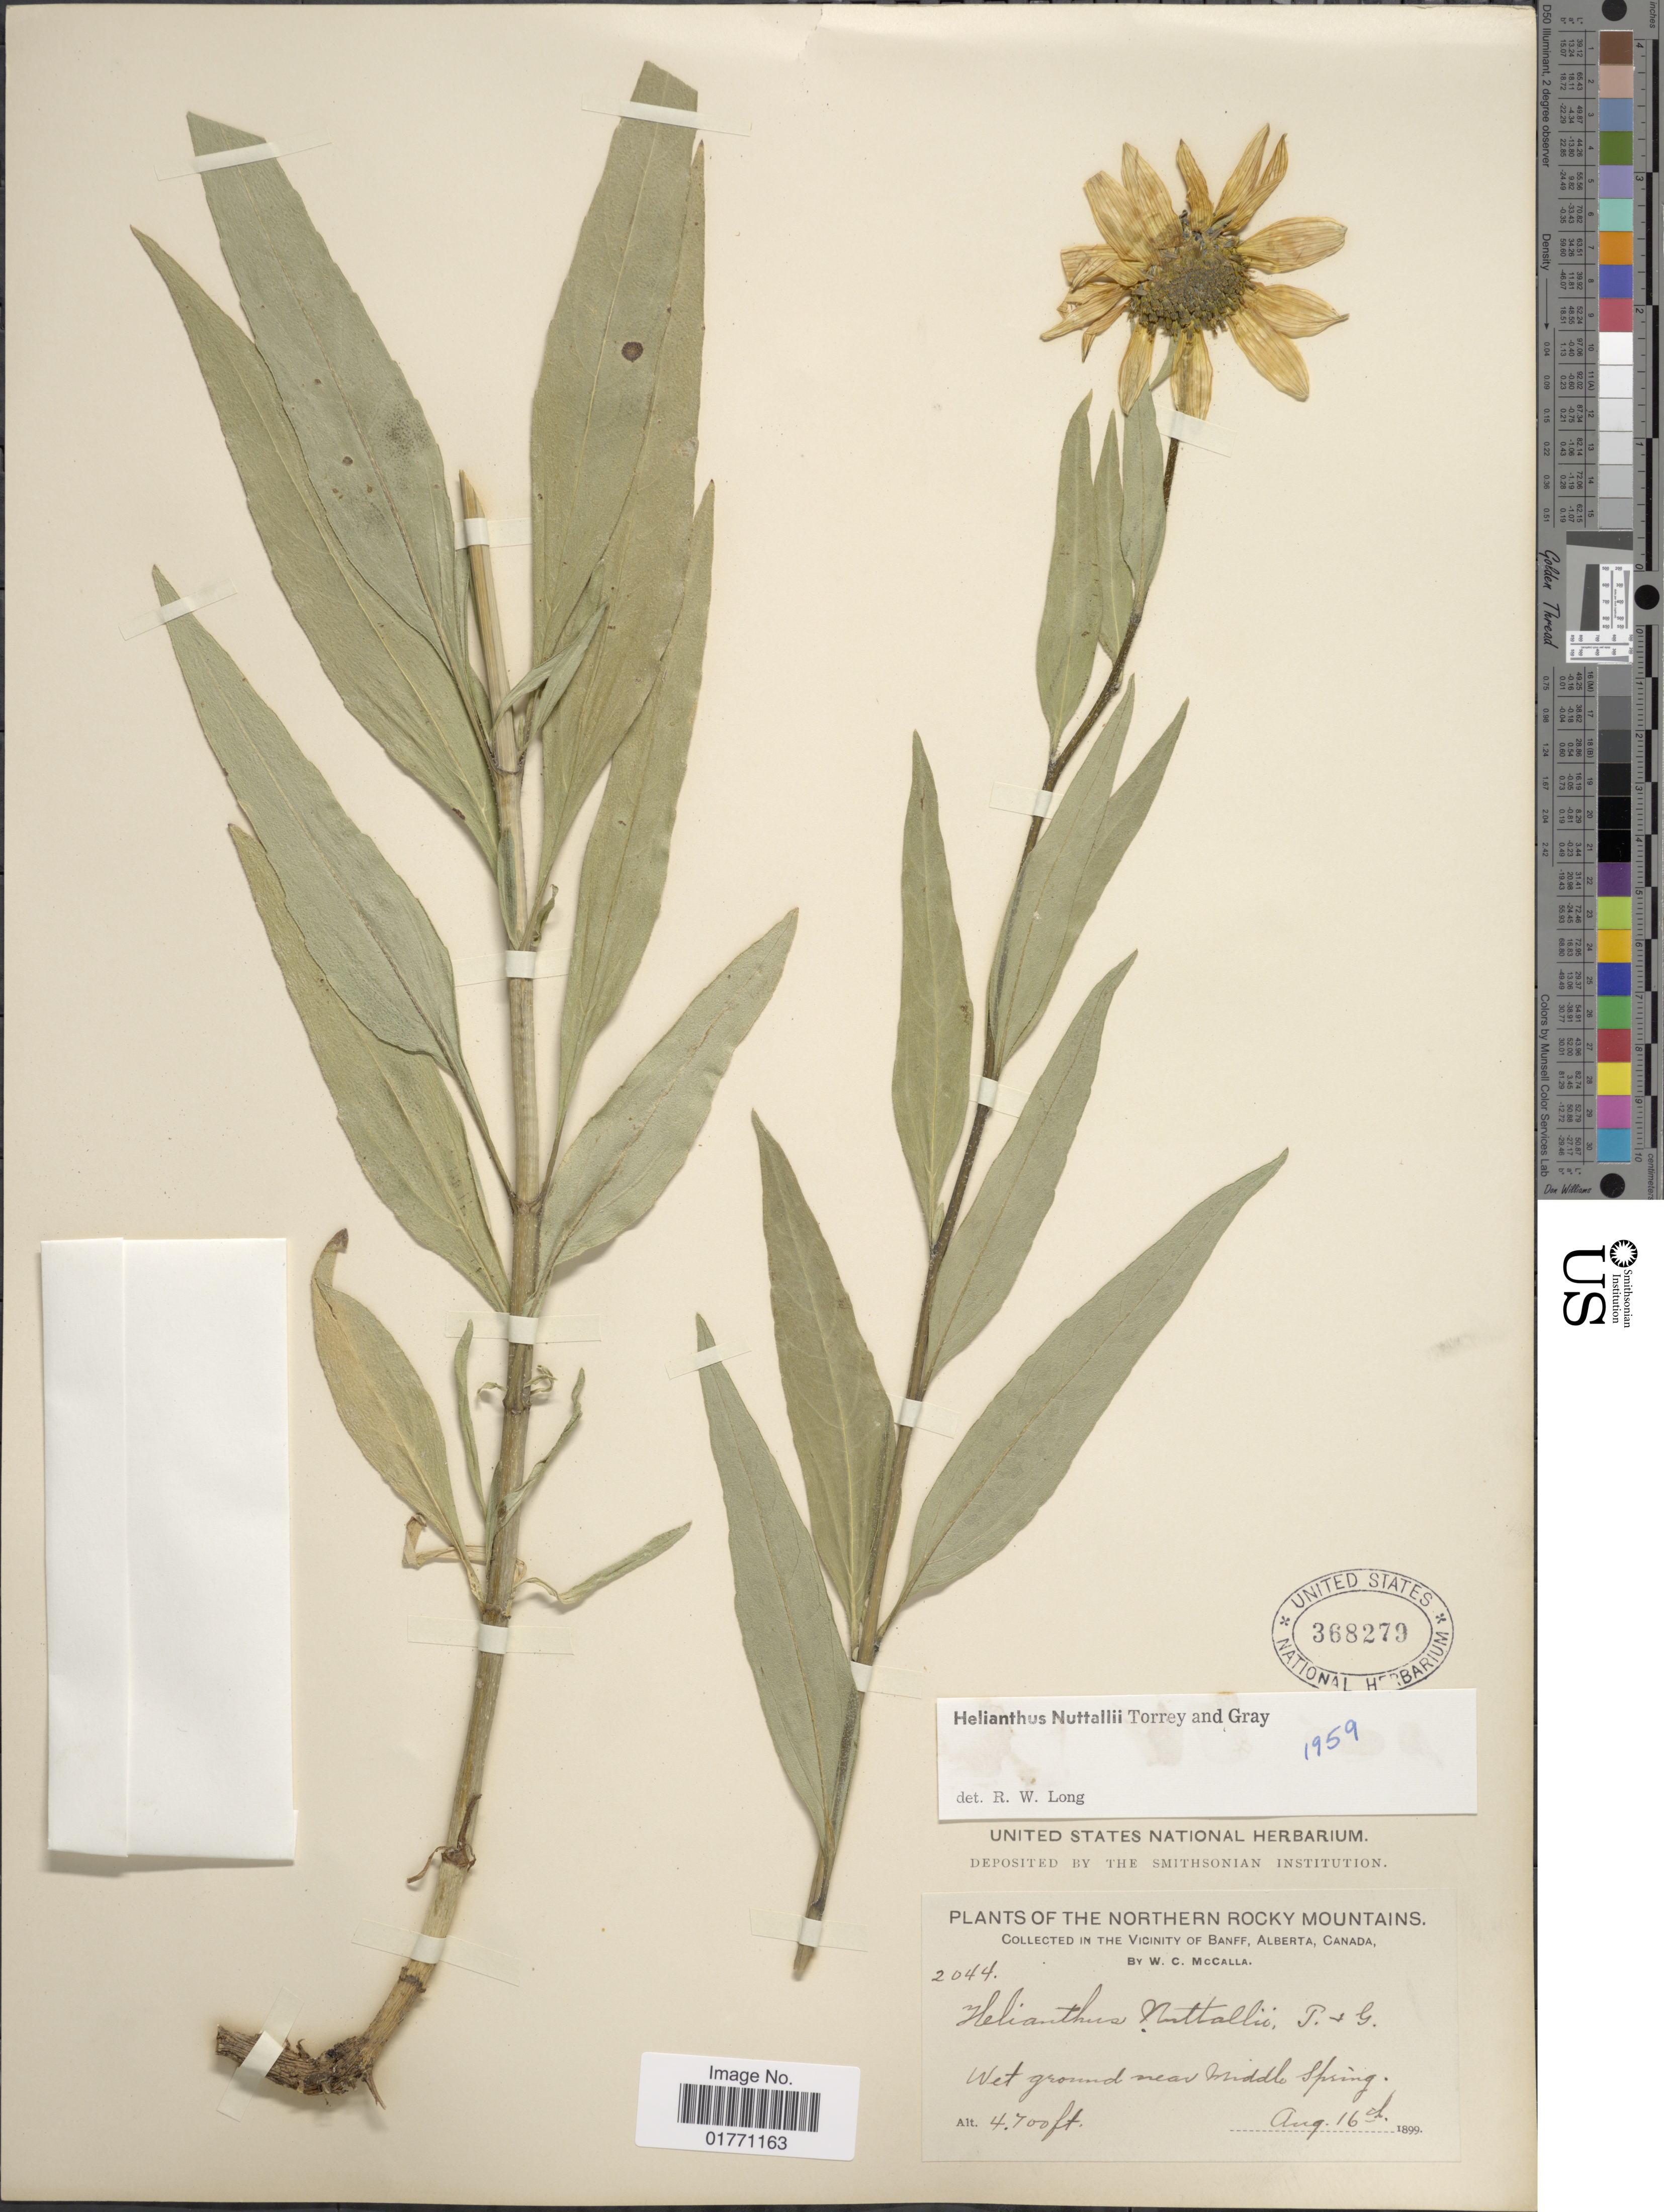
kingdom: Plantae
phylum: Tracheophyta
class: Magnoliopsida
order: Asterales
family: Asteraceae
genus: Helianthus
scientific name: Helianthus nuttallii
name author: Torr. & A. Gray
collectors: W. McCalla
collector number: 2044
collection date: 1899-08-16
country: Canada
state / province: Alberta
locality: In the vicinity of Banff, wet ground near Middle Spring.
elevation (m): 1433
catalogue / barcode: US 368279